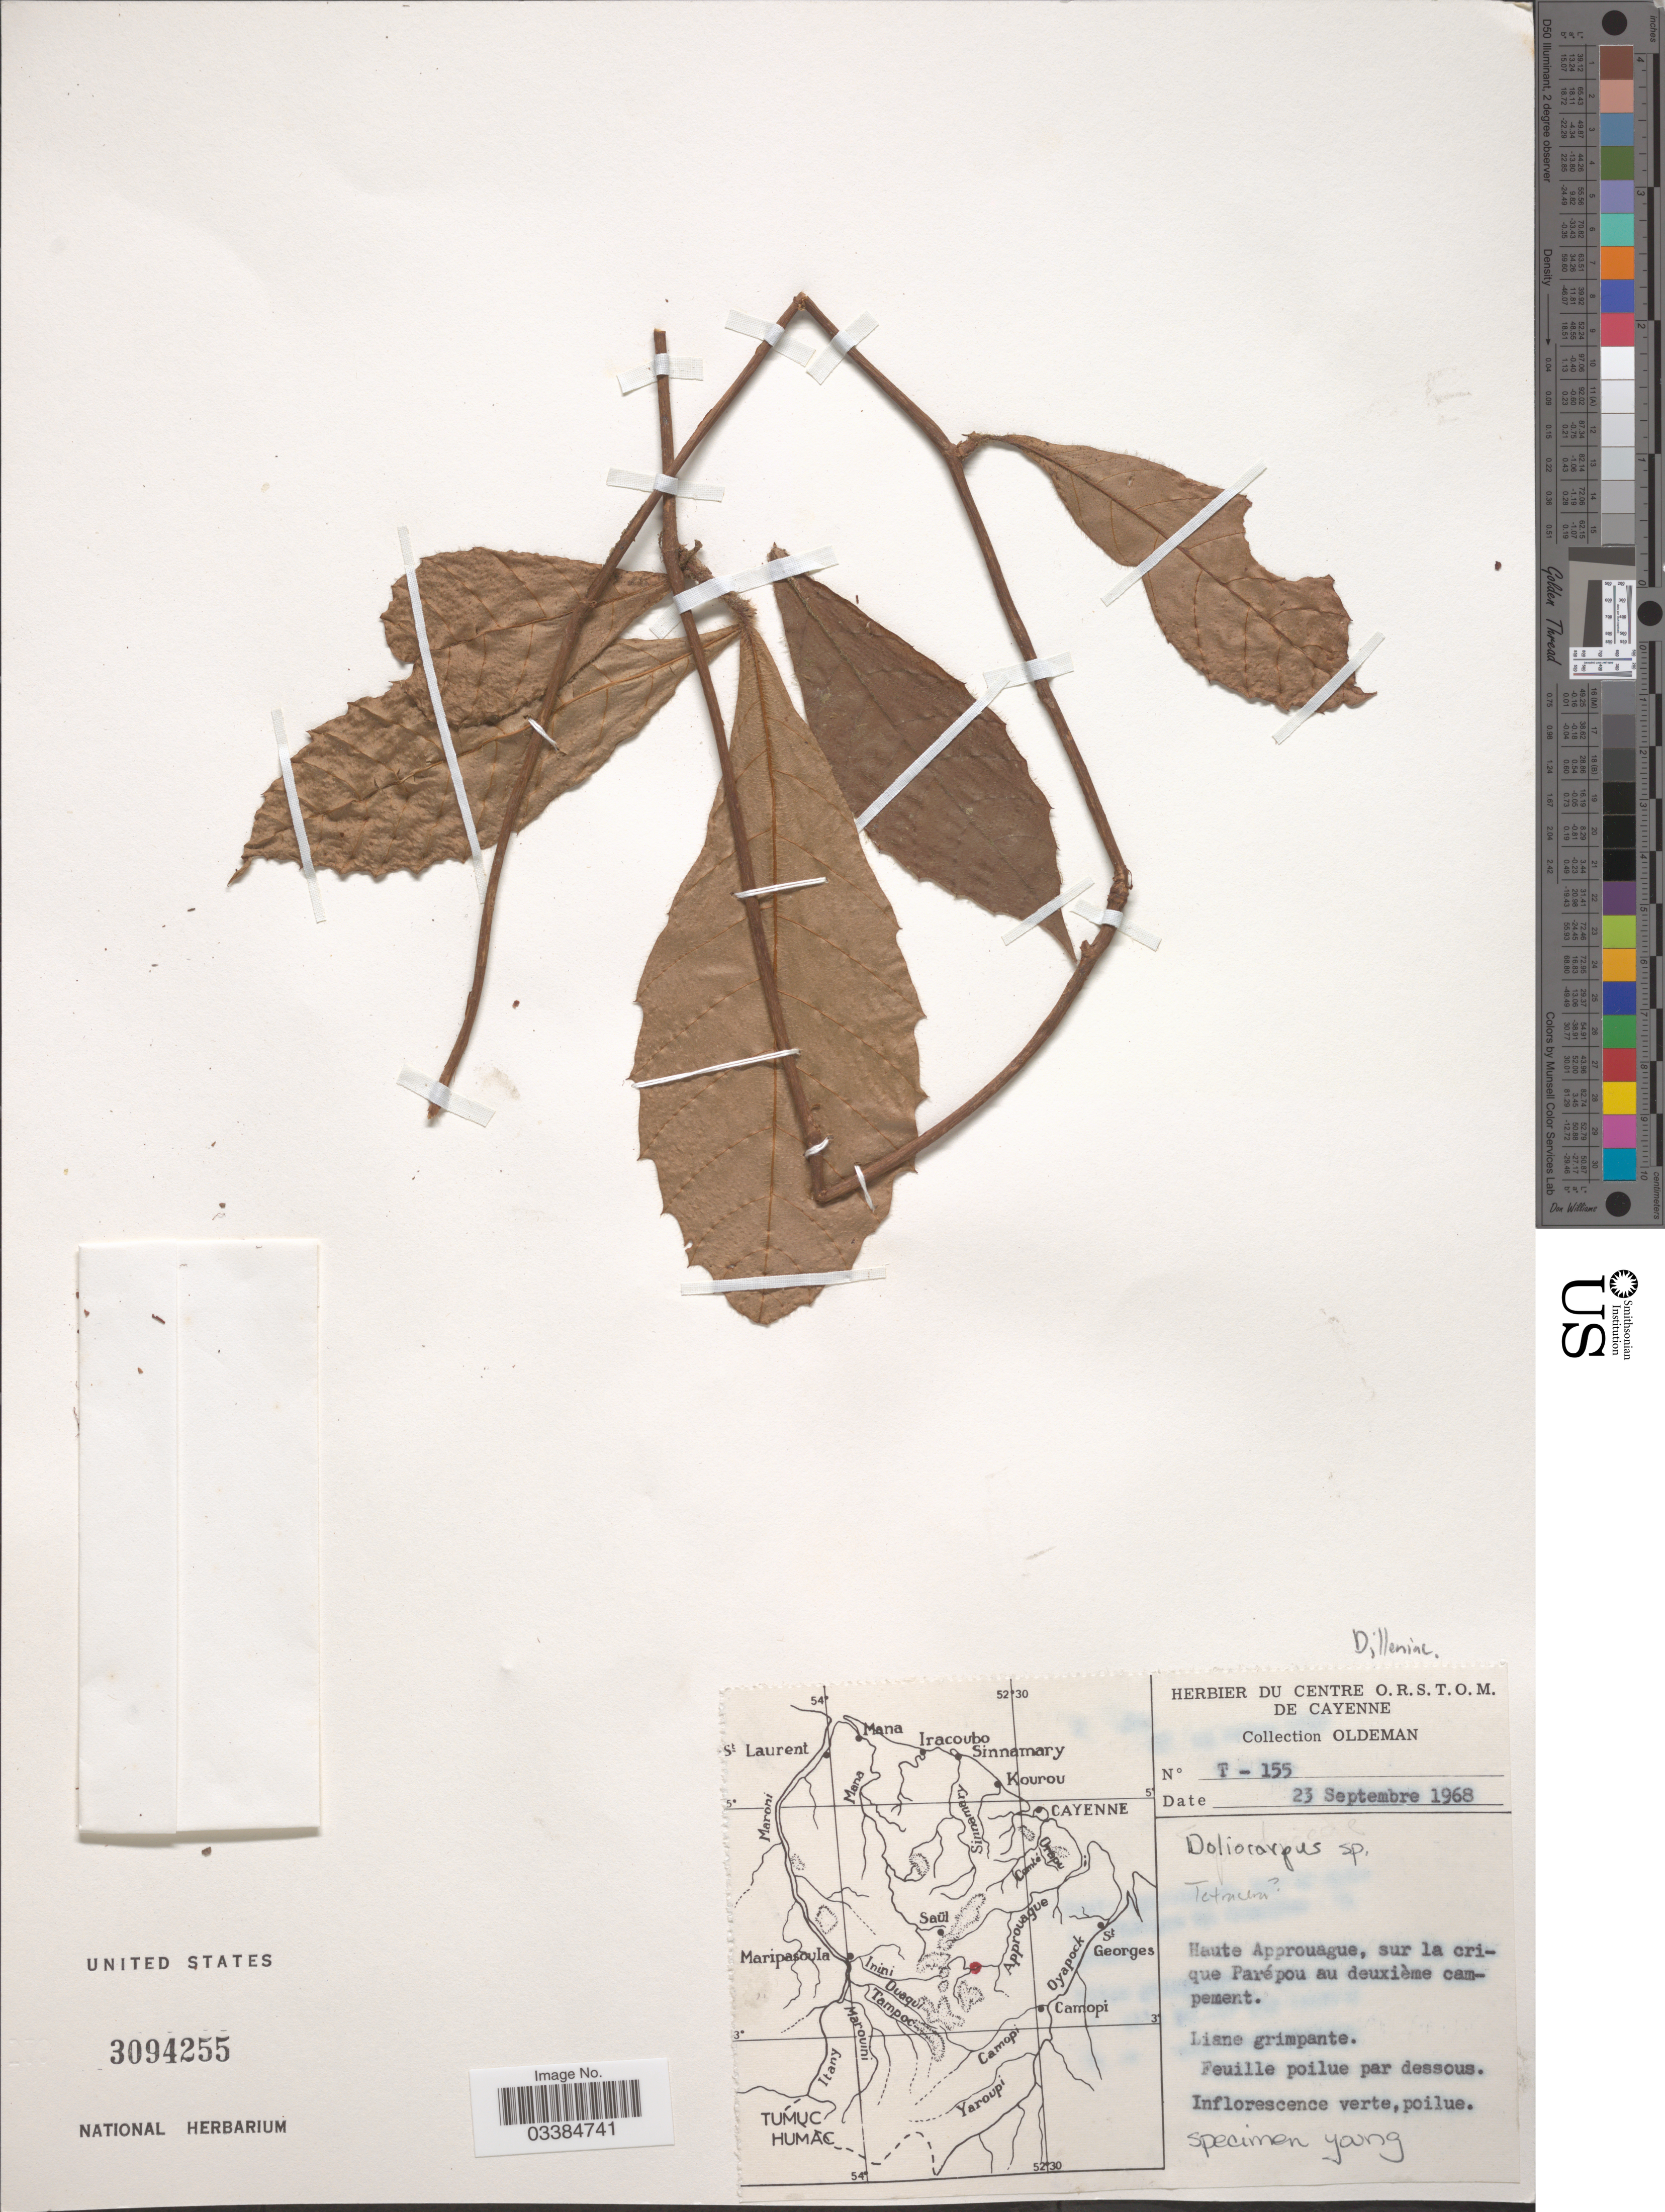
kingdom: Plantae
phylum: Tracheophyta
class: Magnoliopsida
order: Dilleniales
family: Dilleniaceae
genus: Doliocarpus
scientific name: Doliocarpus pruskii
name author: Aymard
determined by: Victor Longhi Monzoli, João, (BRAZIL)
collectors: -- Oldeman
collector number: T-155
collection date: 1968-09-23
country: French Guiana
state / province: Cayenne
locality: Haute Approuague, sur la crique Parépou au deuxième campement.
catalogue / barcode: US 3094255